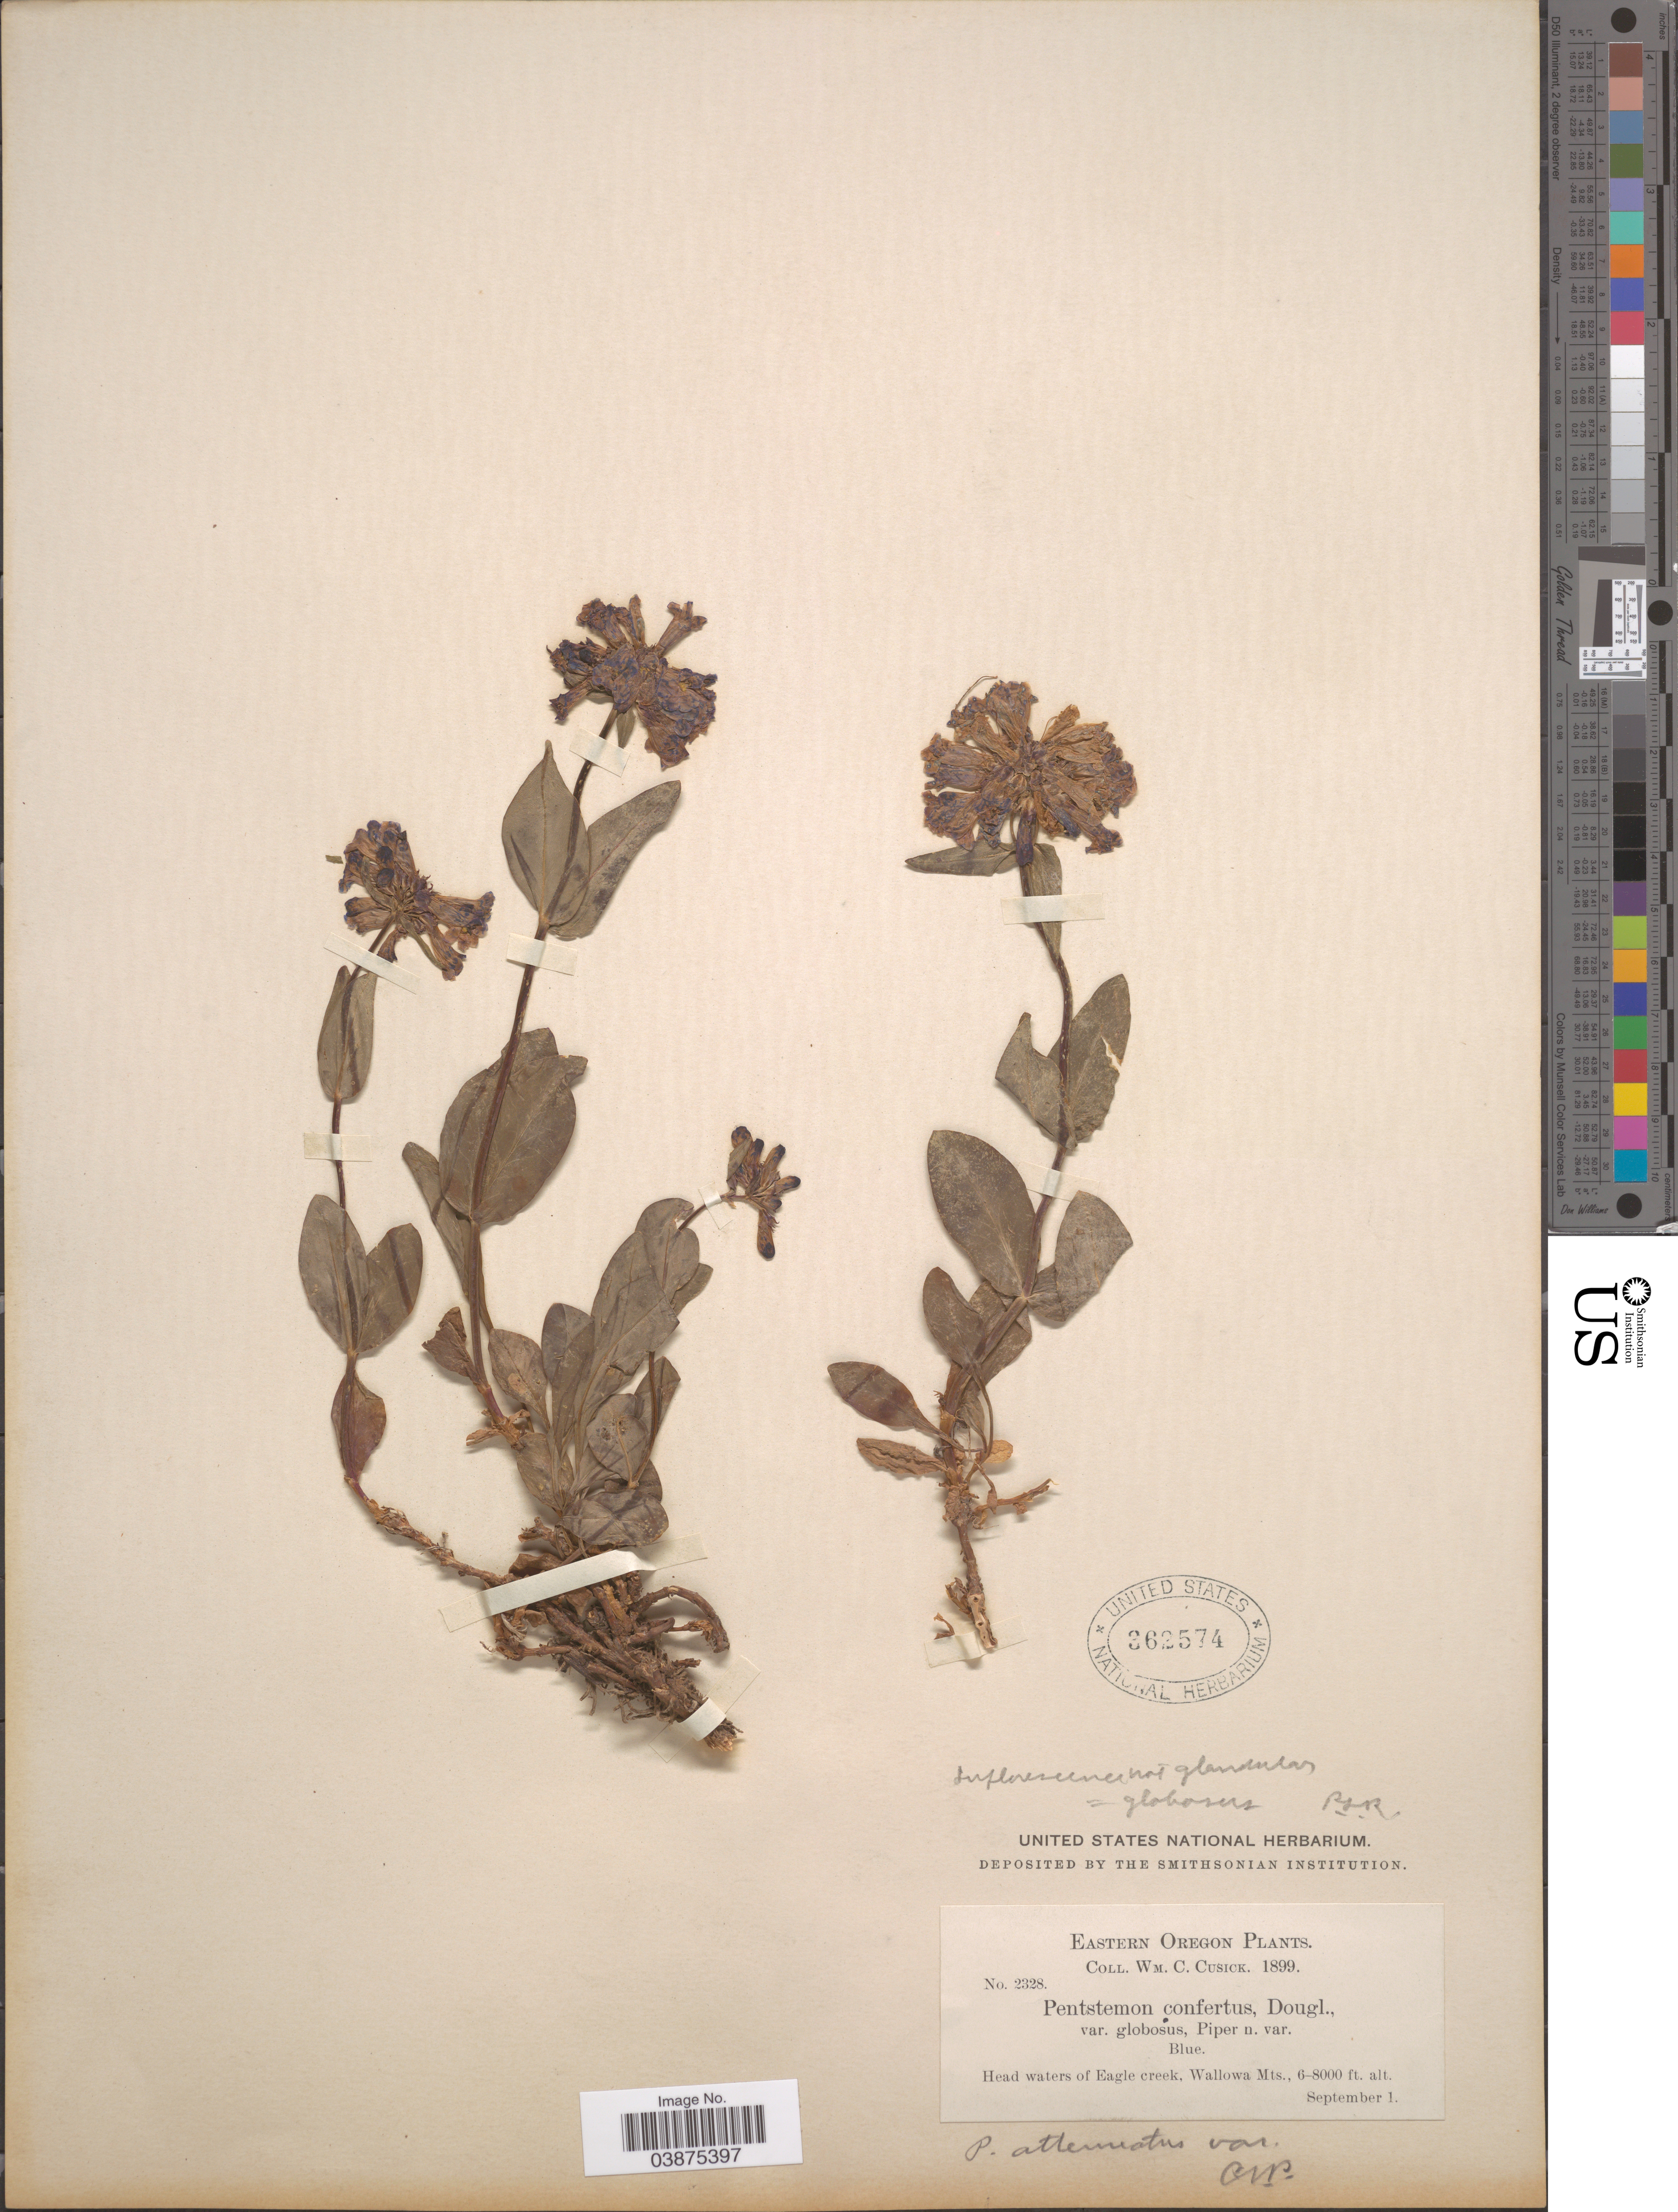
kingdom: Plantae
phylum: Tracheophyta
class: Magnoliopsida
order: Lamiales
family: Plantaginaceae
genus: Penstemon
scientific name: Penstemon globosus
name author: (Piper) Pennell & D.D. Keck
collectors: W. C. Cusick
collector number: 2328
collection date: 1899-09-01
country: United States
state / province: Oregon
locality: Eastern Oregon. Head waters of Eagle creek, Wallowa Mts.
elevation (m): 1829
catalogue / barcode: US 362574